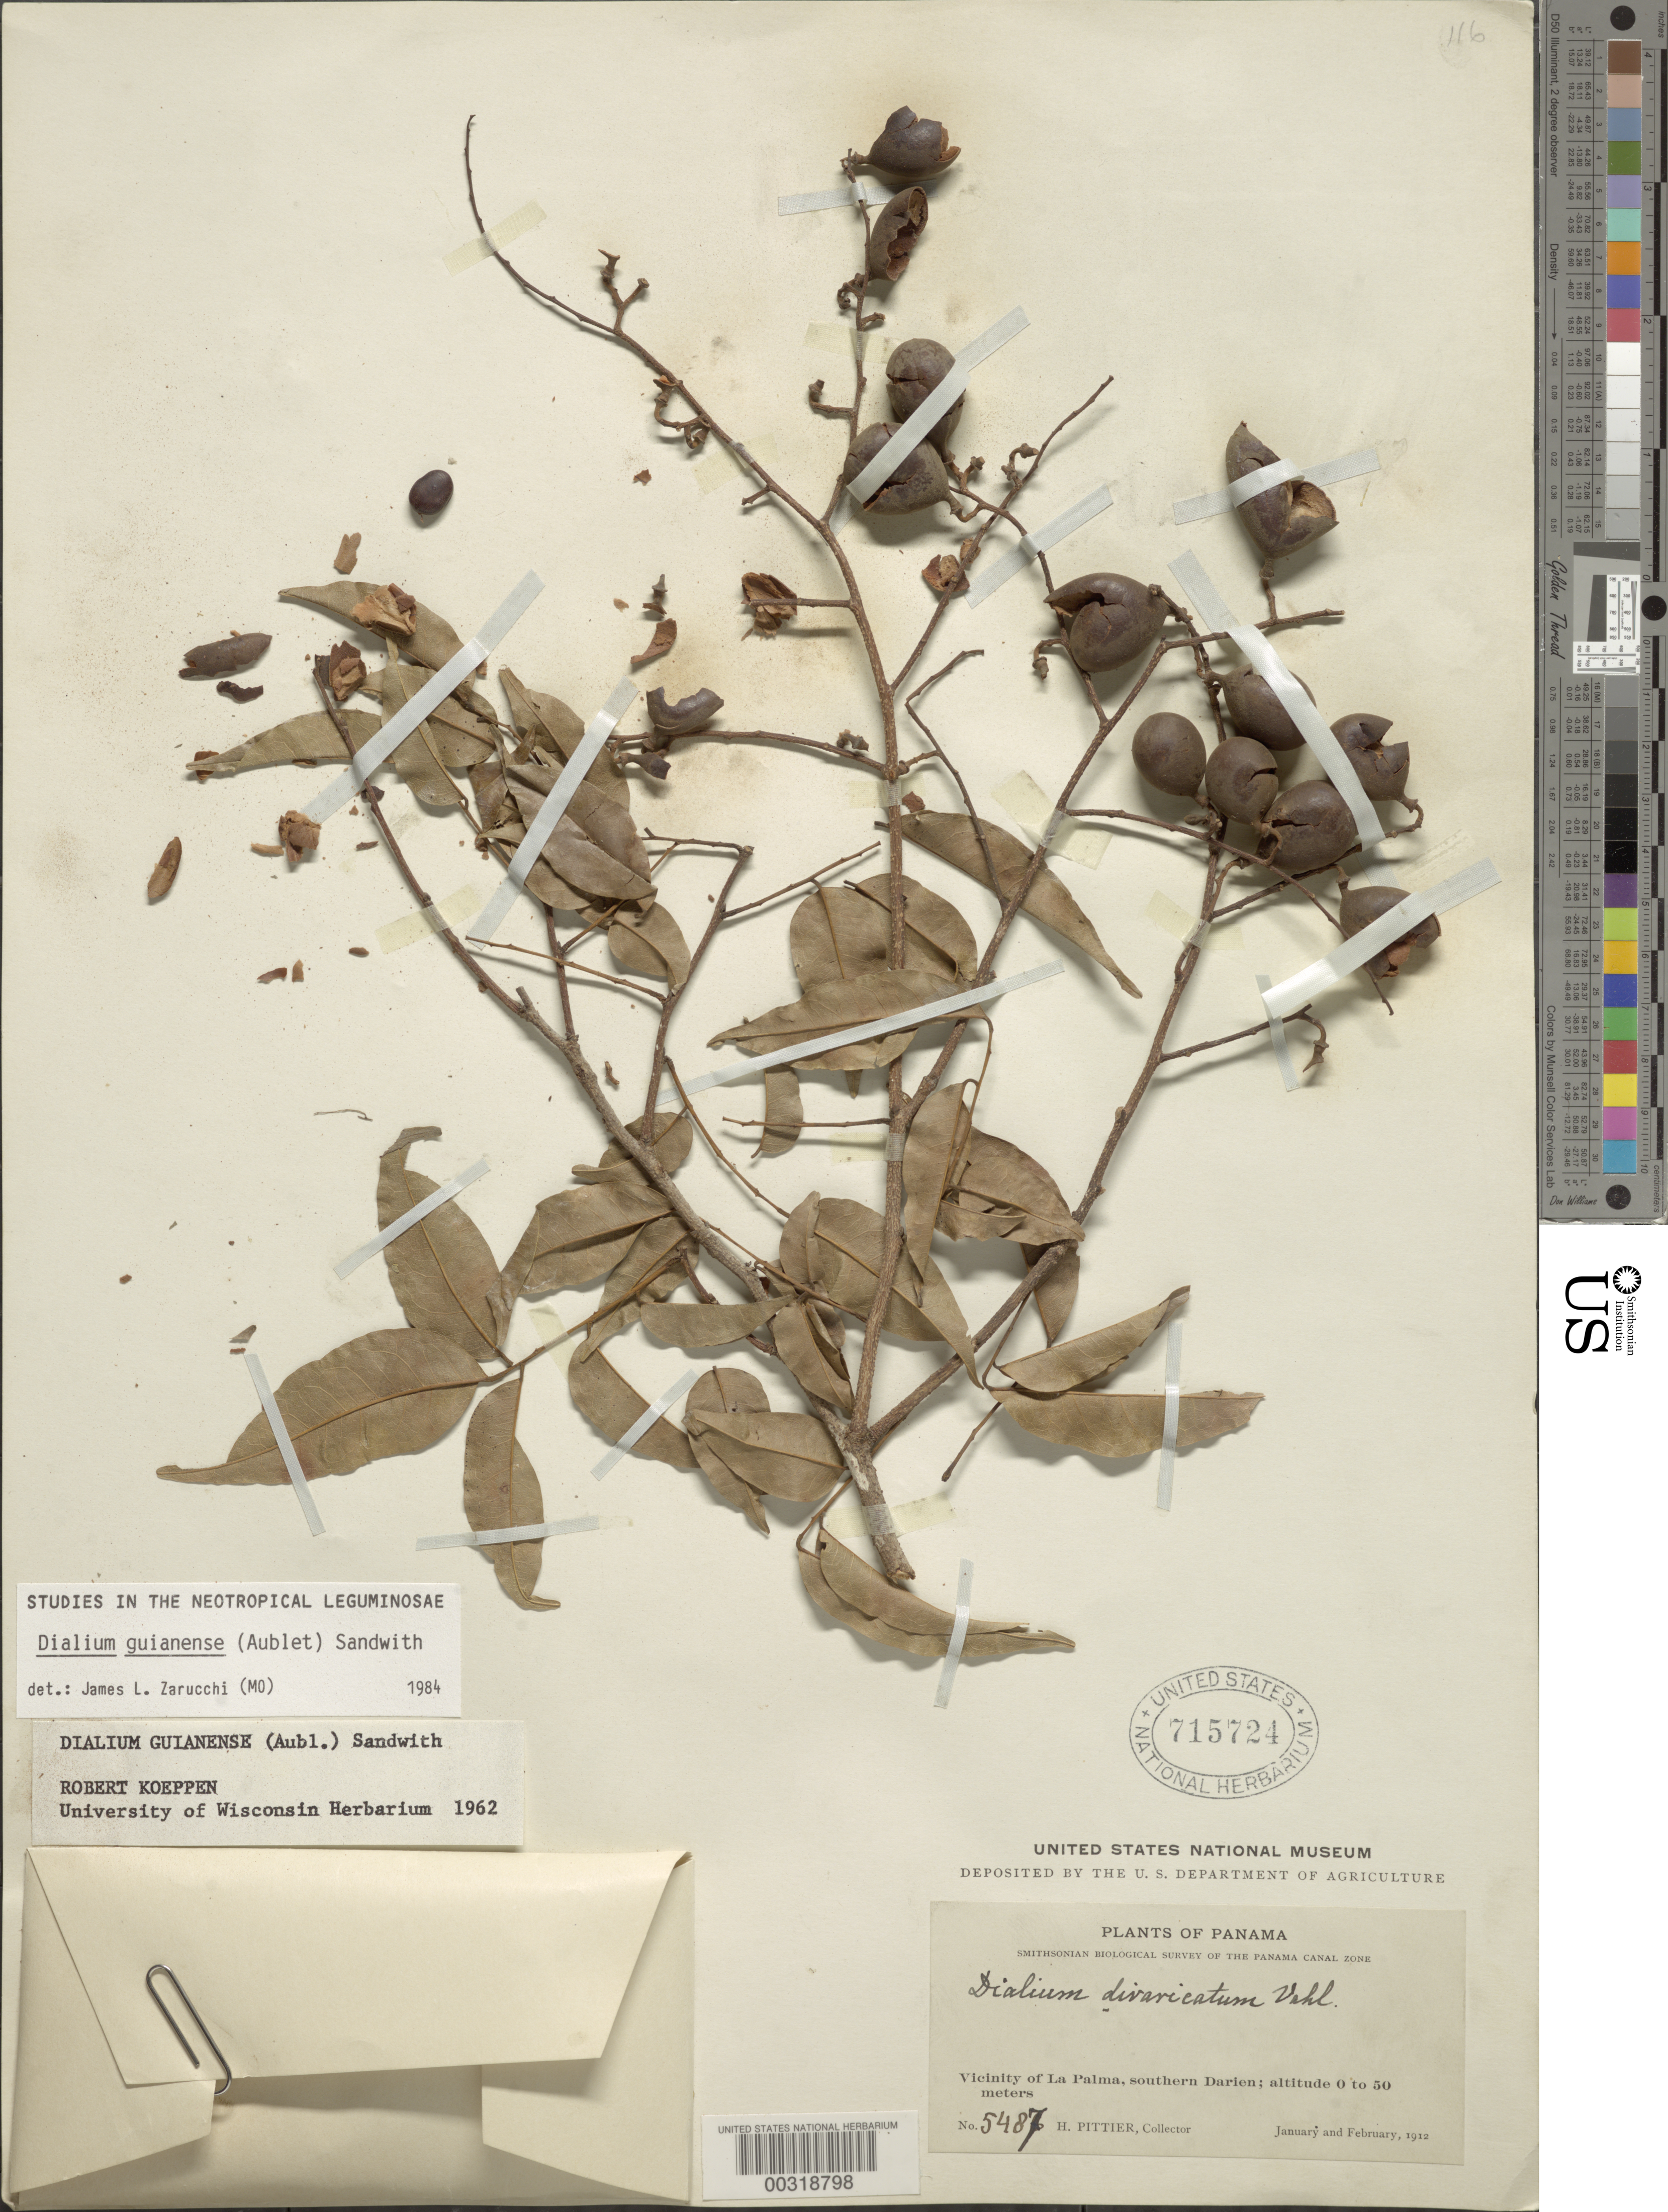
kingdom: Plantae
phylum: Tracheophyta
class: Magnoliopsida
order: Fabales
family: Fabaceae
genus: Dialium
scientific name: Dialium guianense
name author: (Aubl.) Sandwith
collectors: H. F. Pittier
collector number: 5487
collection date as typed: Jan 1912 to -- Feb 1912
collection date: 1912-01/1912-02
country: Panama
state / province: Darién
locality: Vicinity of La Palma, southern Darien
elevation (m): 0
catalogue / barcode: US 715724